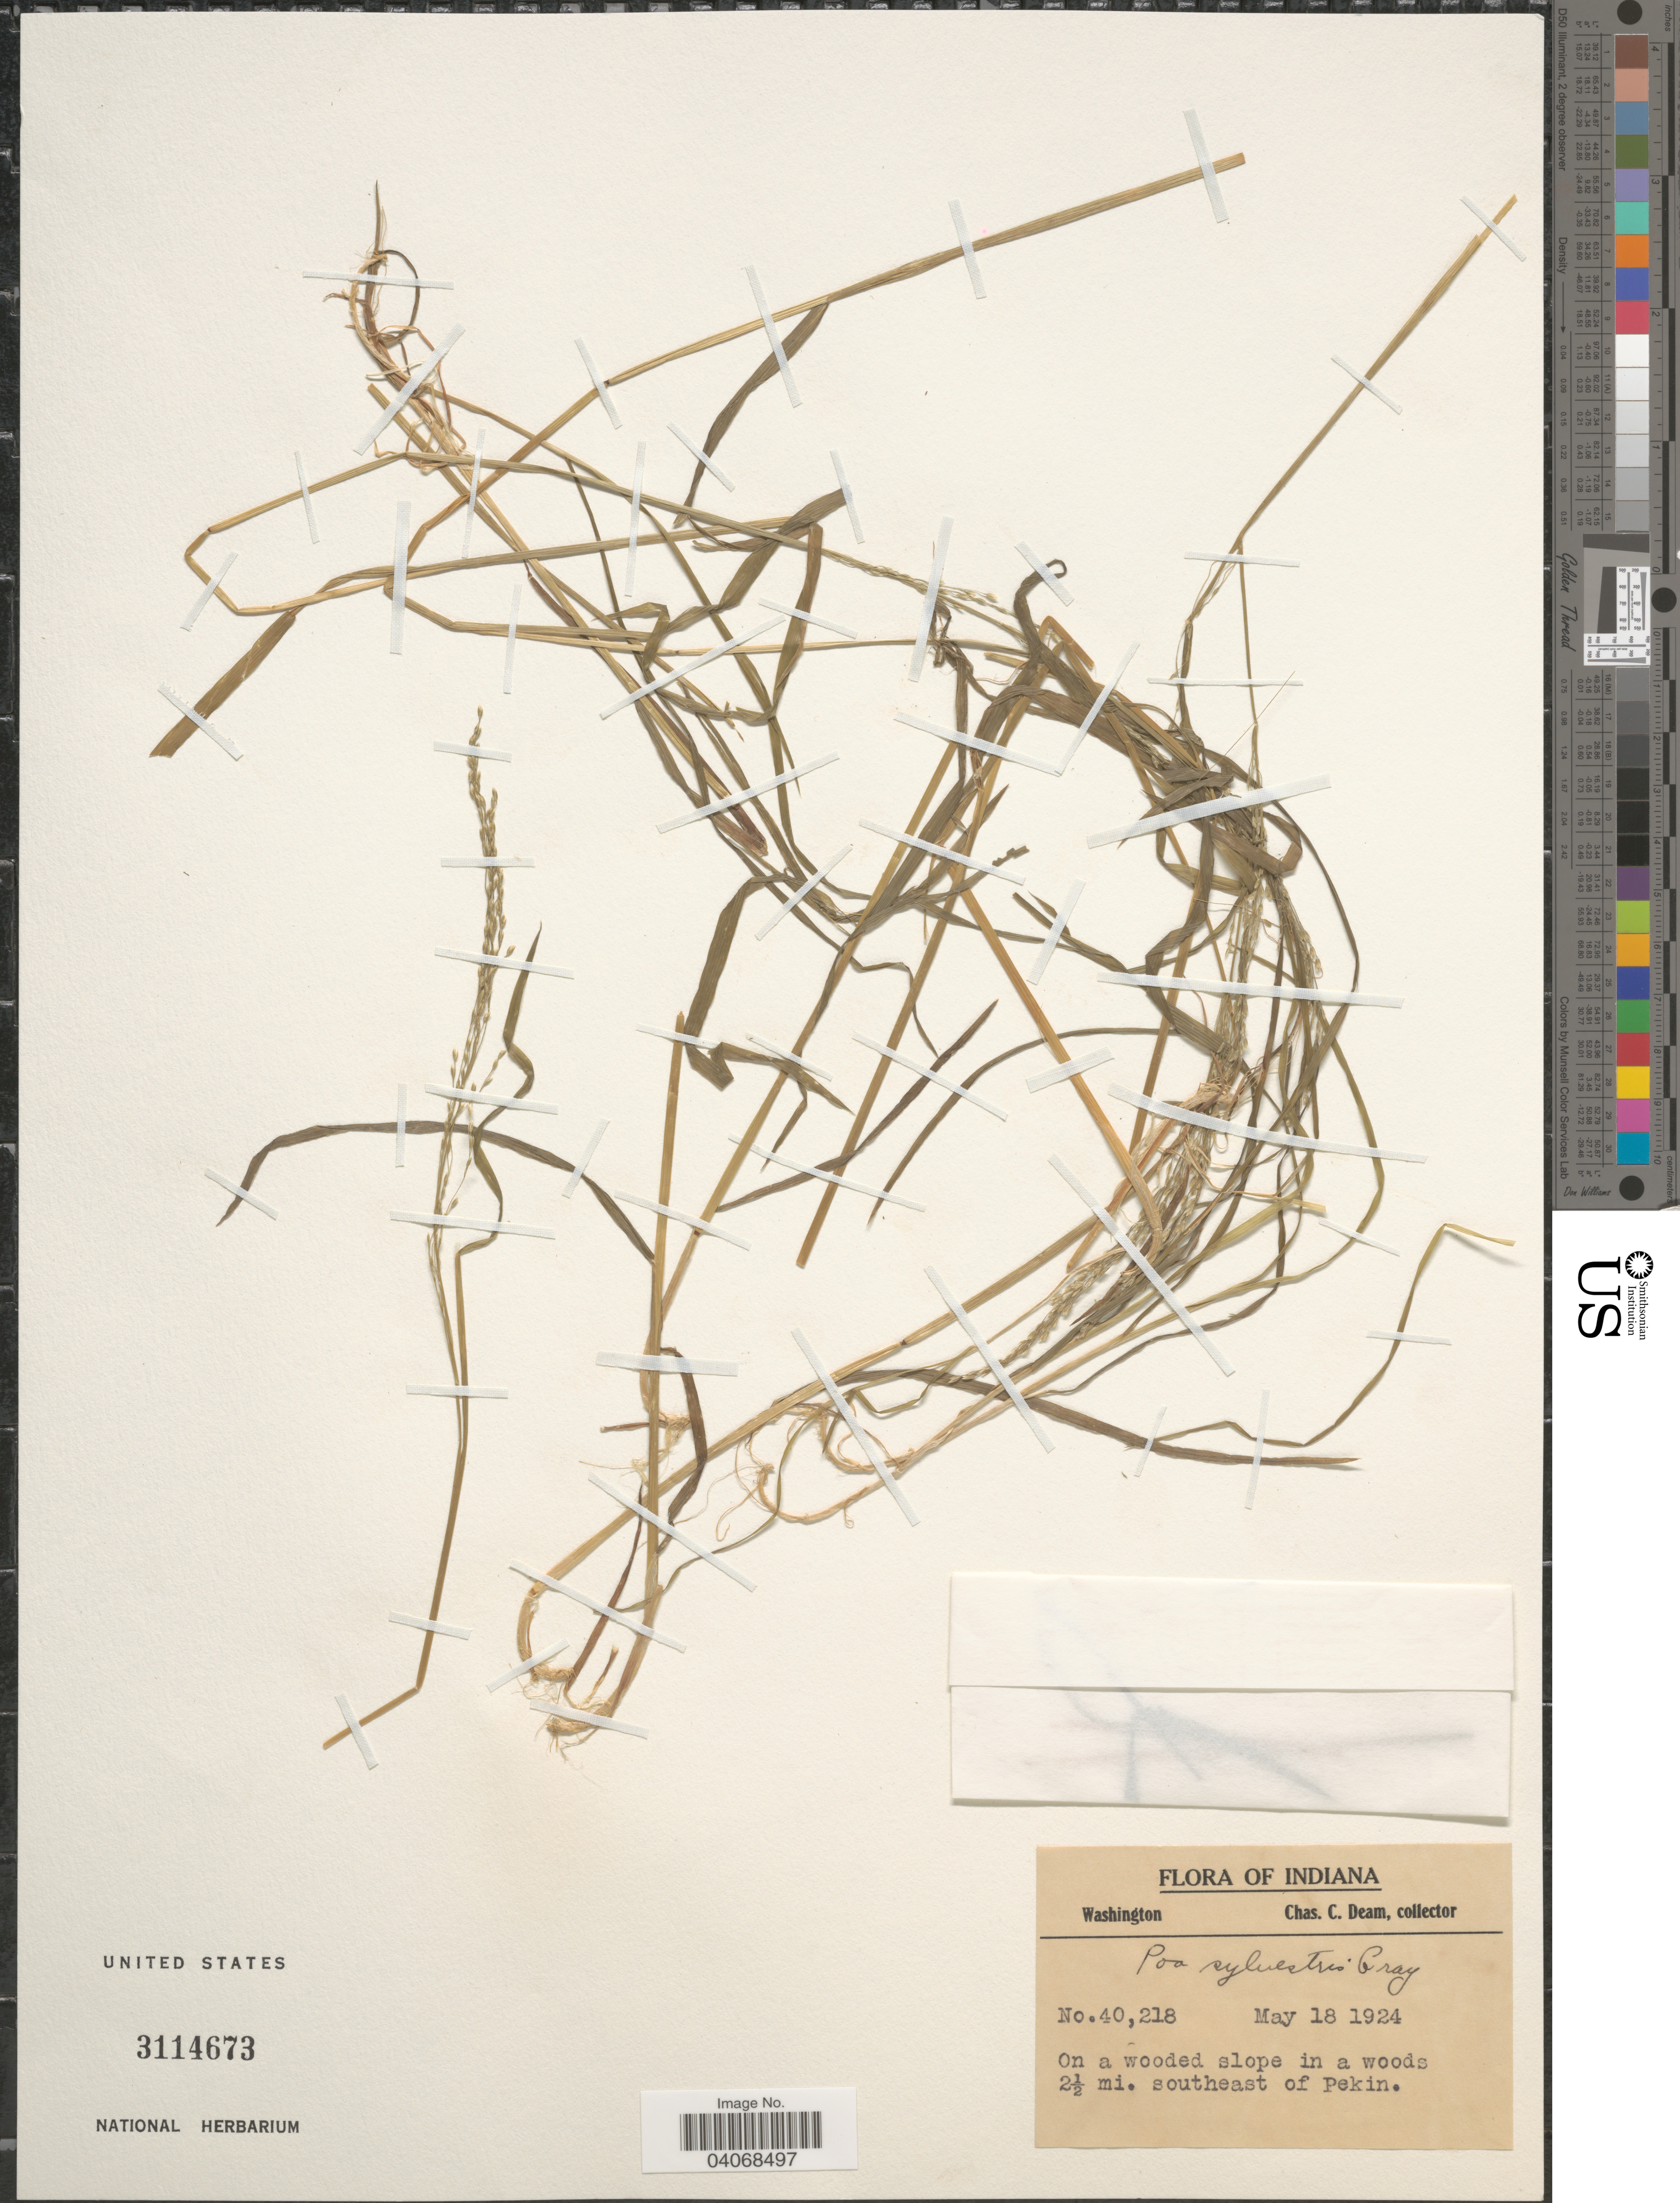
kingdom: Plantae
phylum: Tracheophyta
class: Liliopsida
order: Poales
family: Poaceae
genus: Poa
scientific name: Poa sylvestris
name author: A. Gray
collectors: C. C. Deam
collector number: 40218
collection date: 1924-05-18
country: United States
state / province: Indiana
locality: On a wooded slope in a woods 2½ mi. southeast of Pekin. Washington.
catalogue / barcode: US 3114673